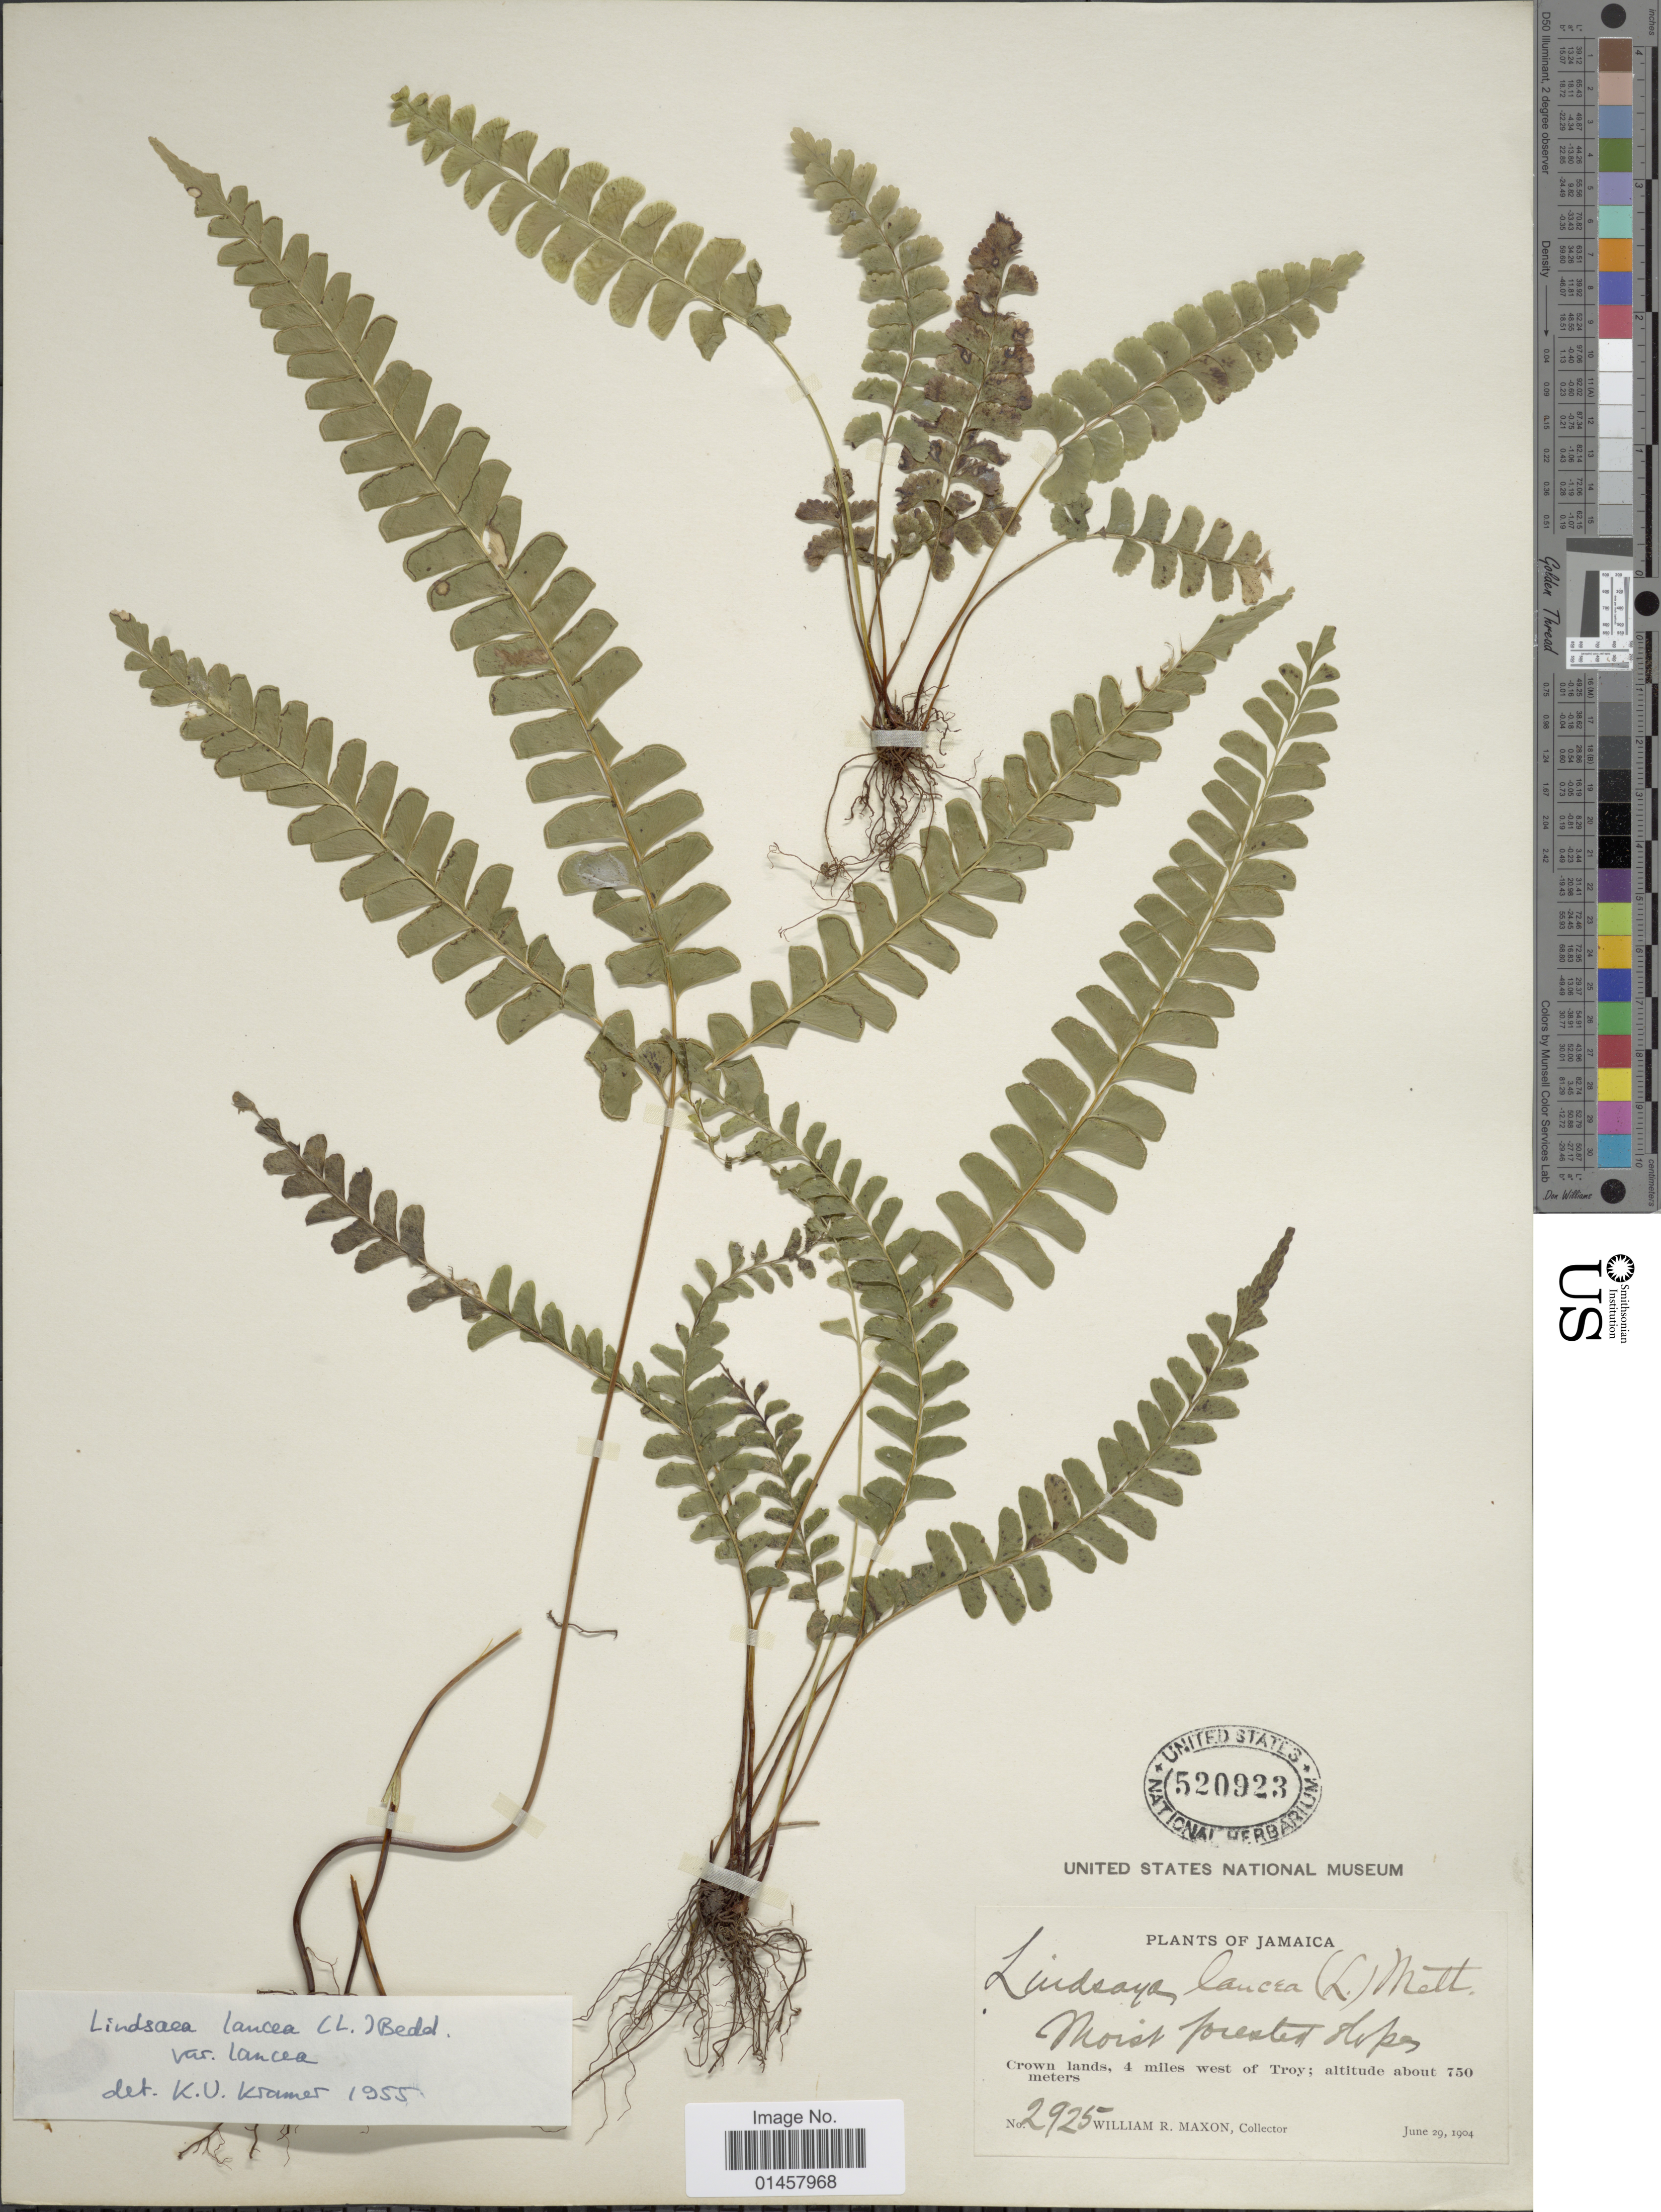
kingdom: Plantae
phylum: Tracheophyta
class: Polypodiopsida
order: Polypodiales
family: Lindsaeaceae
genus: Lindsaea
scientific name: Lindsaea lancea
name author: (L.) Bedd.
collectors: W. R. Maxon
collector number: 2925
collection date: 1904-06-29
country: Jamaica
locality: Crown lands, 4miles west of Troy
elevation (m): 750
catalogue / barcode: US 520923